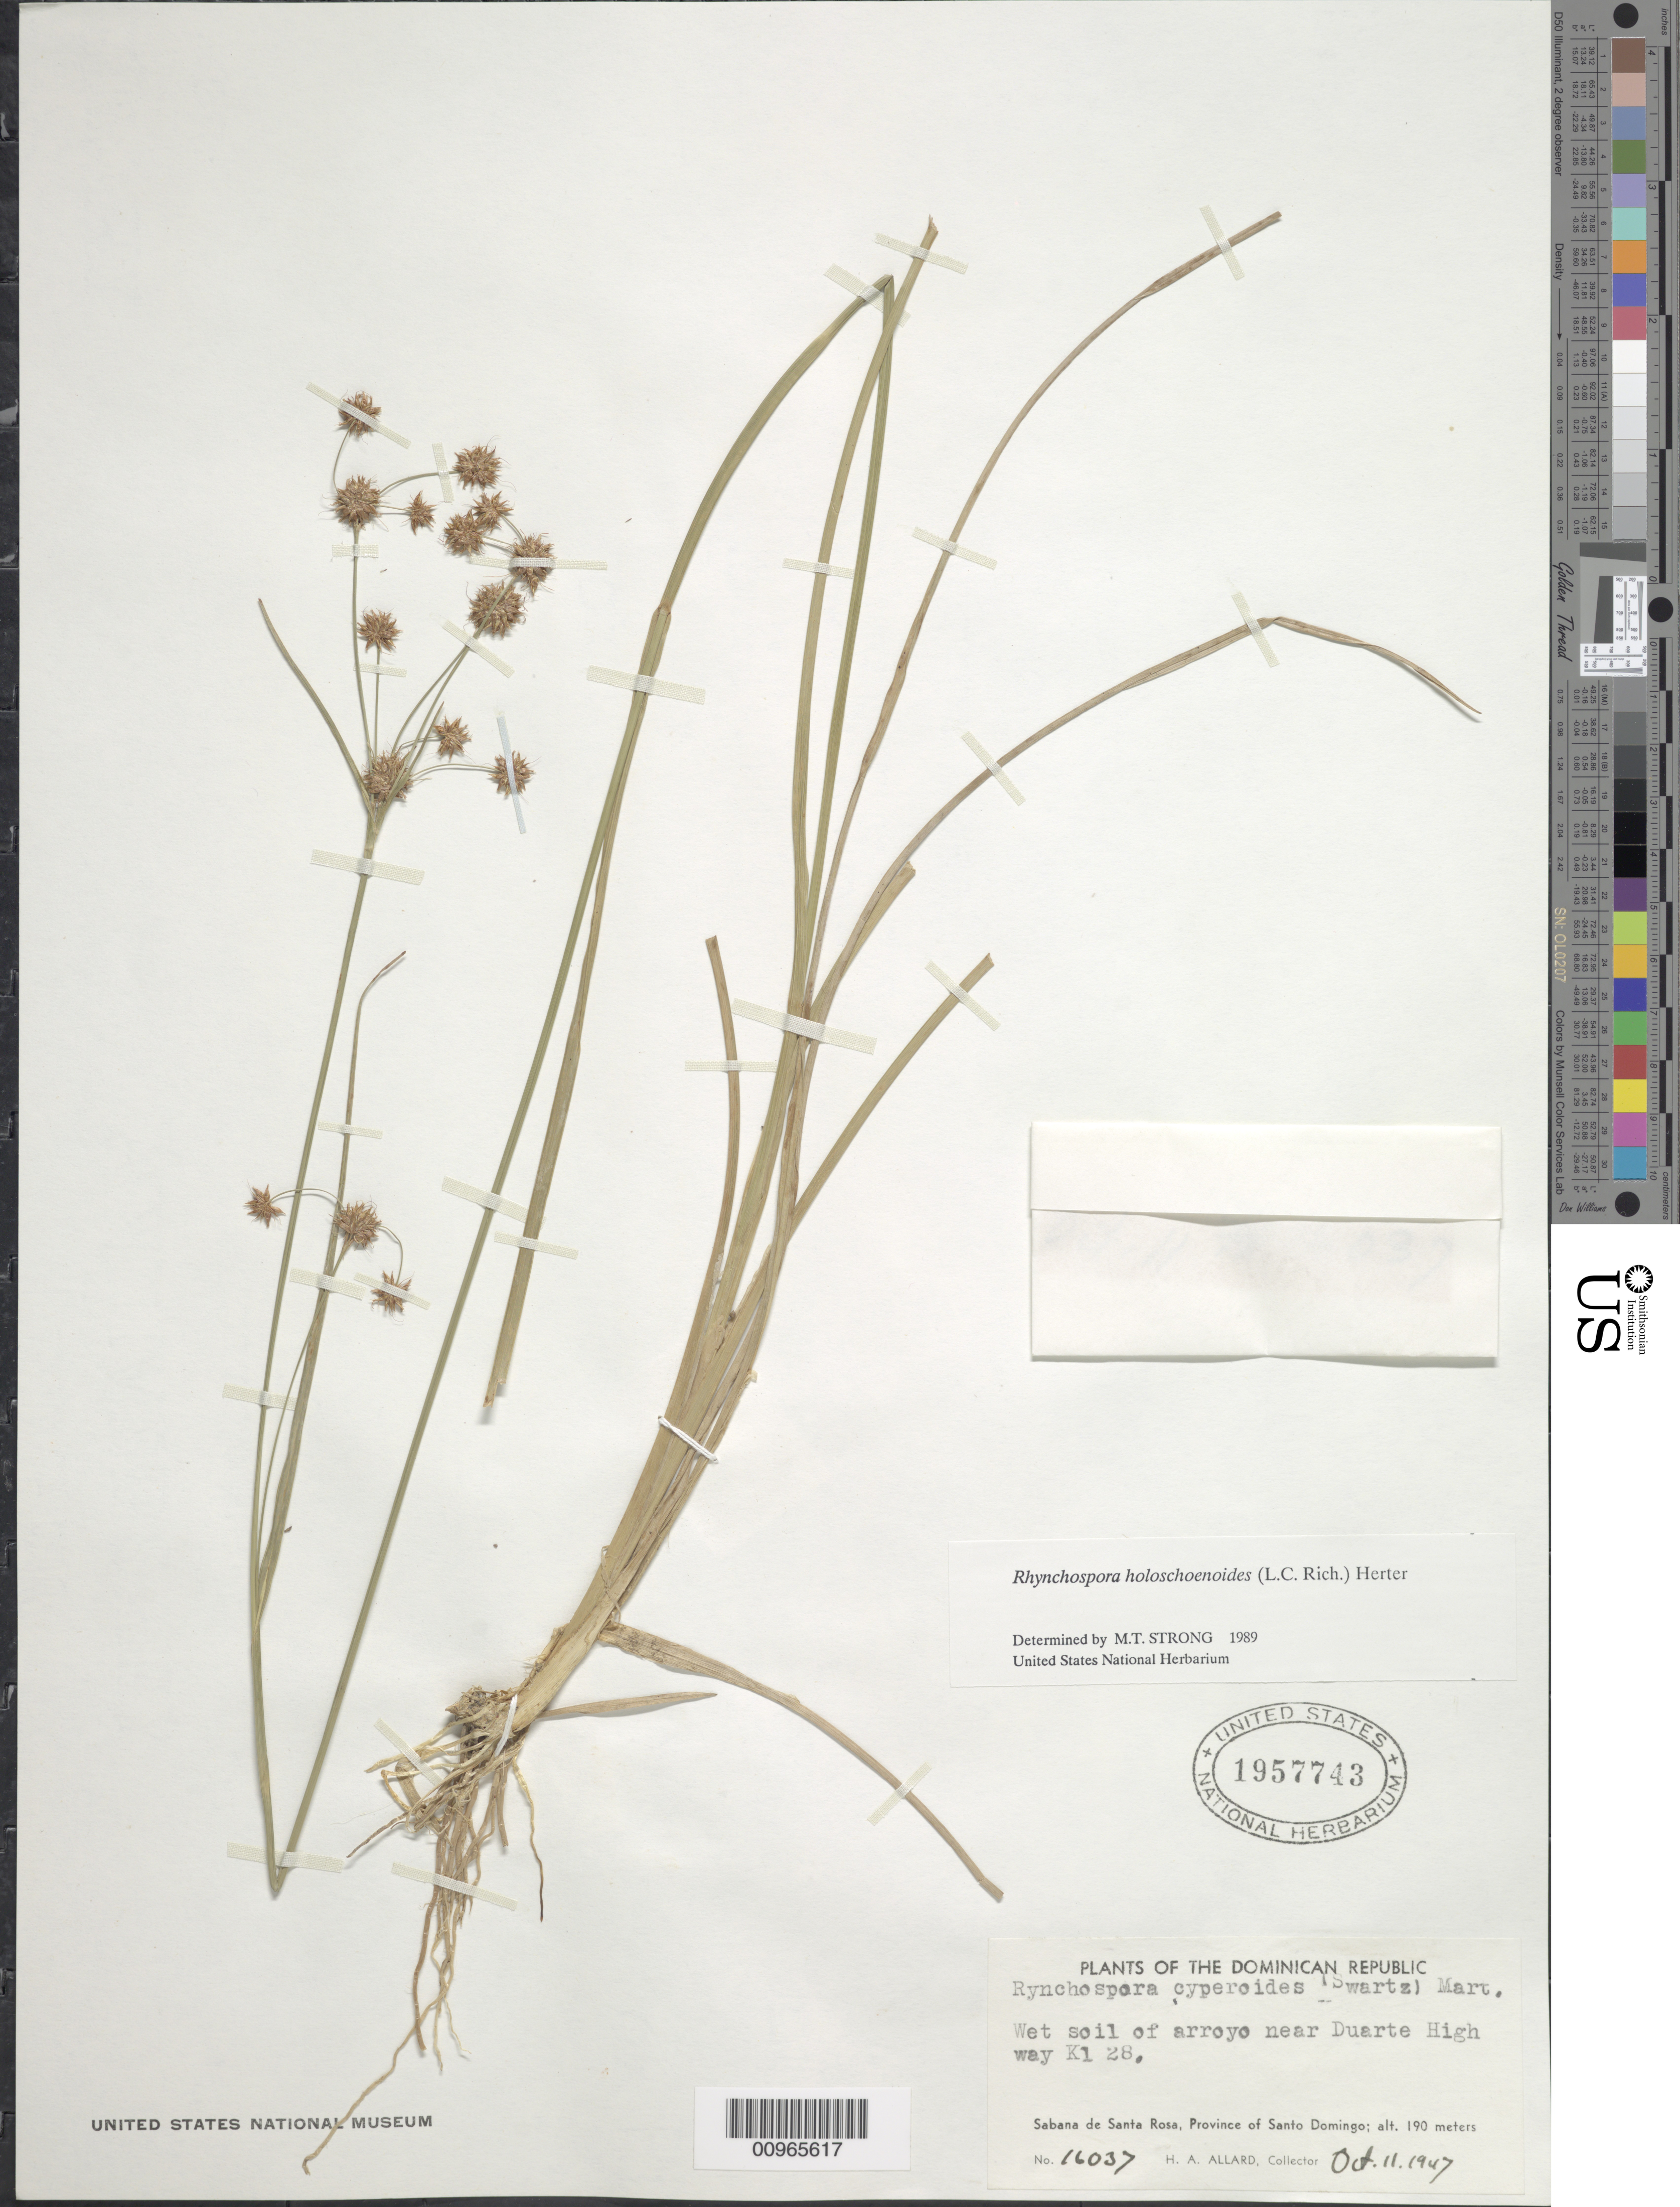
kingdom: Plantae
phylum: Tracheophyta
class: Liliopsida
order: Poales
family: Cyperaceae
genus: Rhynchospora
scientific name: Rhynchospora holoschoenoides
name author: (Rich.) Herter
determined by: Strong, M. T., (US), Smithsonian Institution - National Museum of Natural History (UNITED STATES)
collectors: H. A. Allard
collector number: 16037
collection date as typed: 11 Oct 1947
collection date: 1947-10-11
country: Dominican Republic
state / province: Santo Domingo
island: Hispaniola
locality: Sabana de Santa Rosa, arroyo near Duarte Highway 28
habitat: Wet soil of arroyo near highway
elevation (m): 190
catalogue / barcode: US 1957743